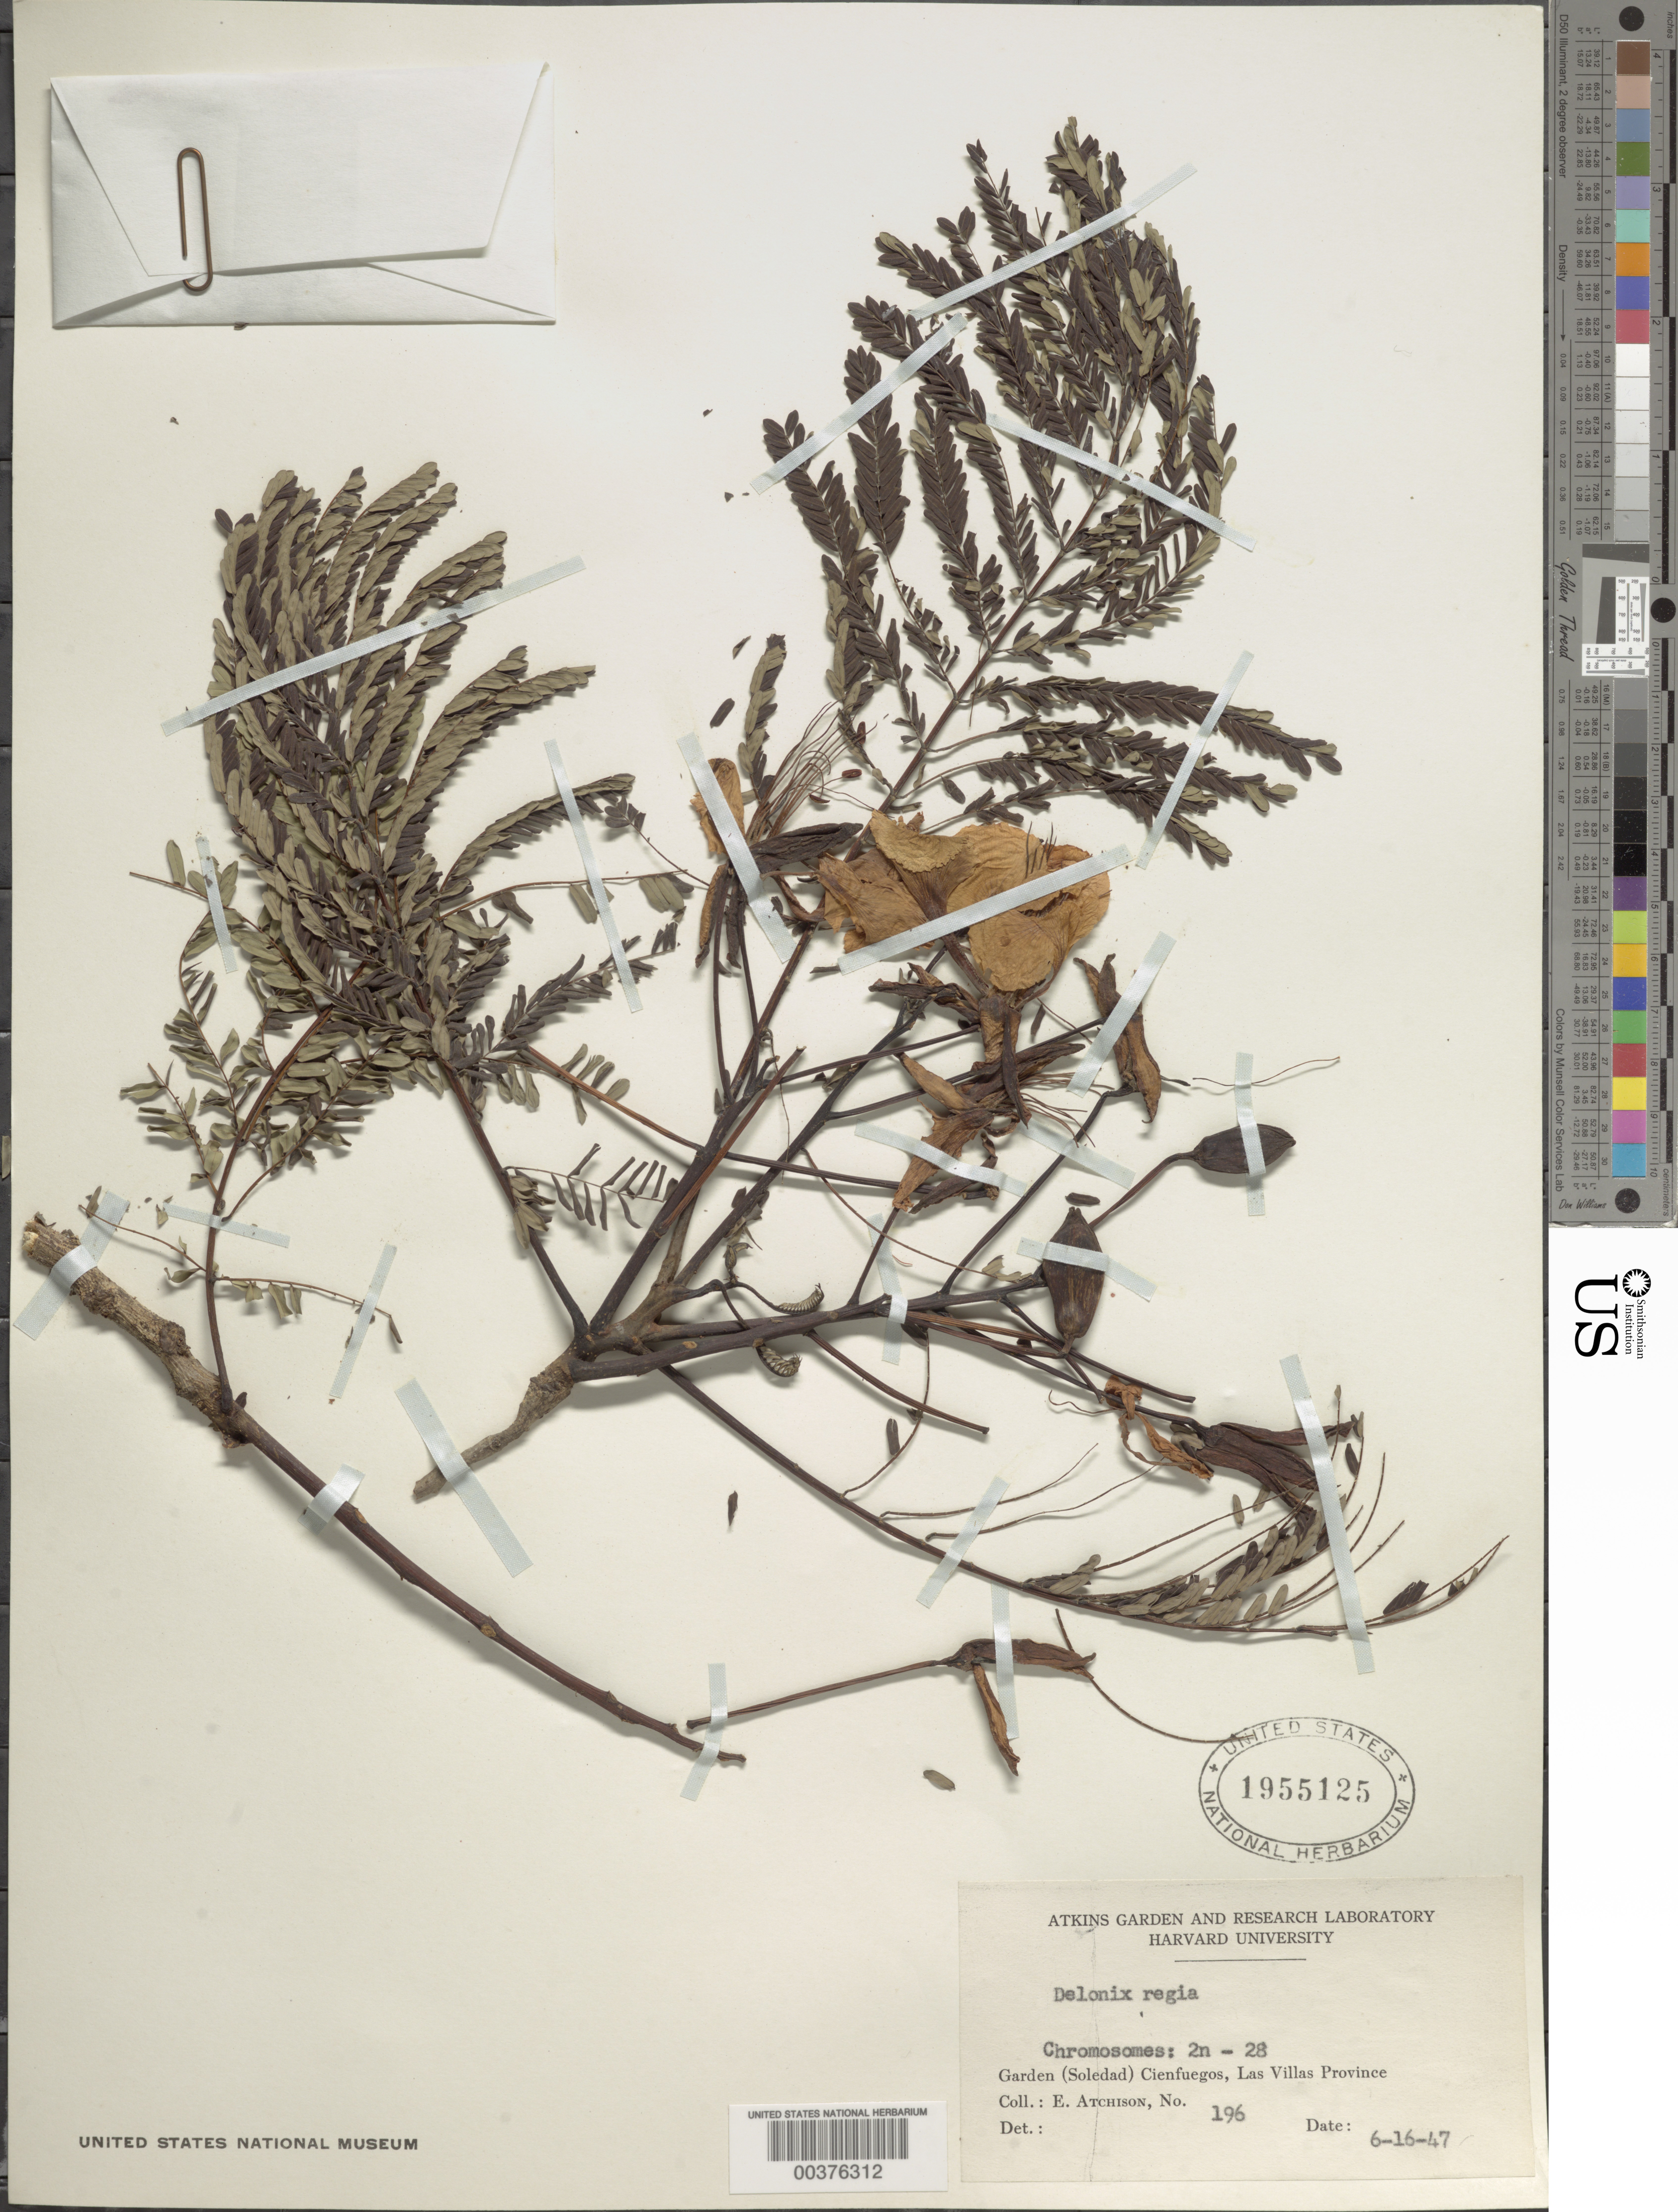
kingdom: Plantae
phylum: Tracheophyta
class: Magnoliopsida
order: Fabales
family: Fabaceae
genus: Delonix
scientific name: Delonix regia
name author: (Bojer ex Hook.) Raf.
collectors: E. Atchison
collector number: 196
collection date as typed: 16 Jun 1947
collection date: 1947-06-16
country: Cuba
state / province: Las Villas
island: Greater Antilles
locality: Garden (soledad) cienfuegos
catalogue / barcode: US 1955125